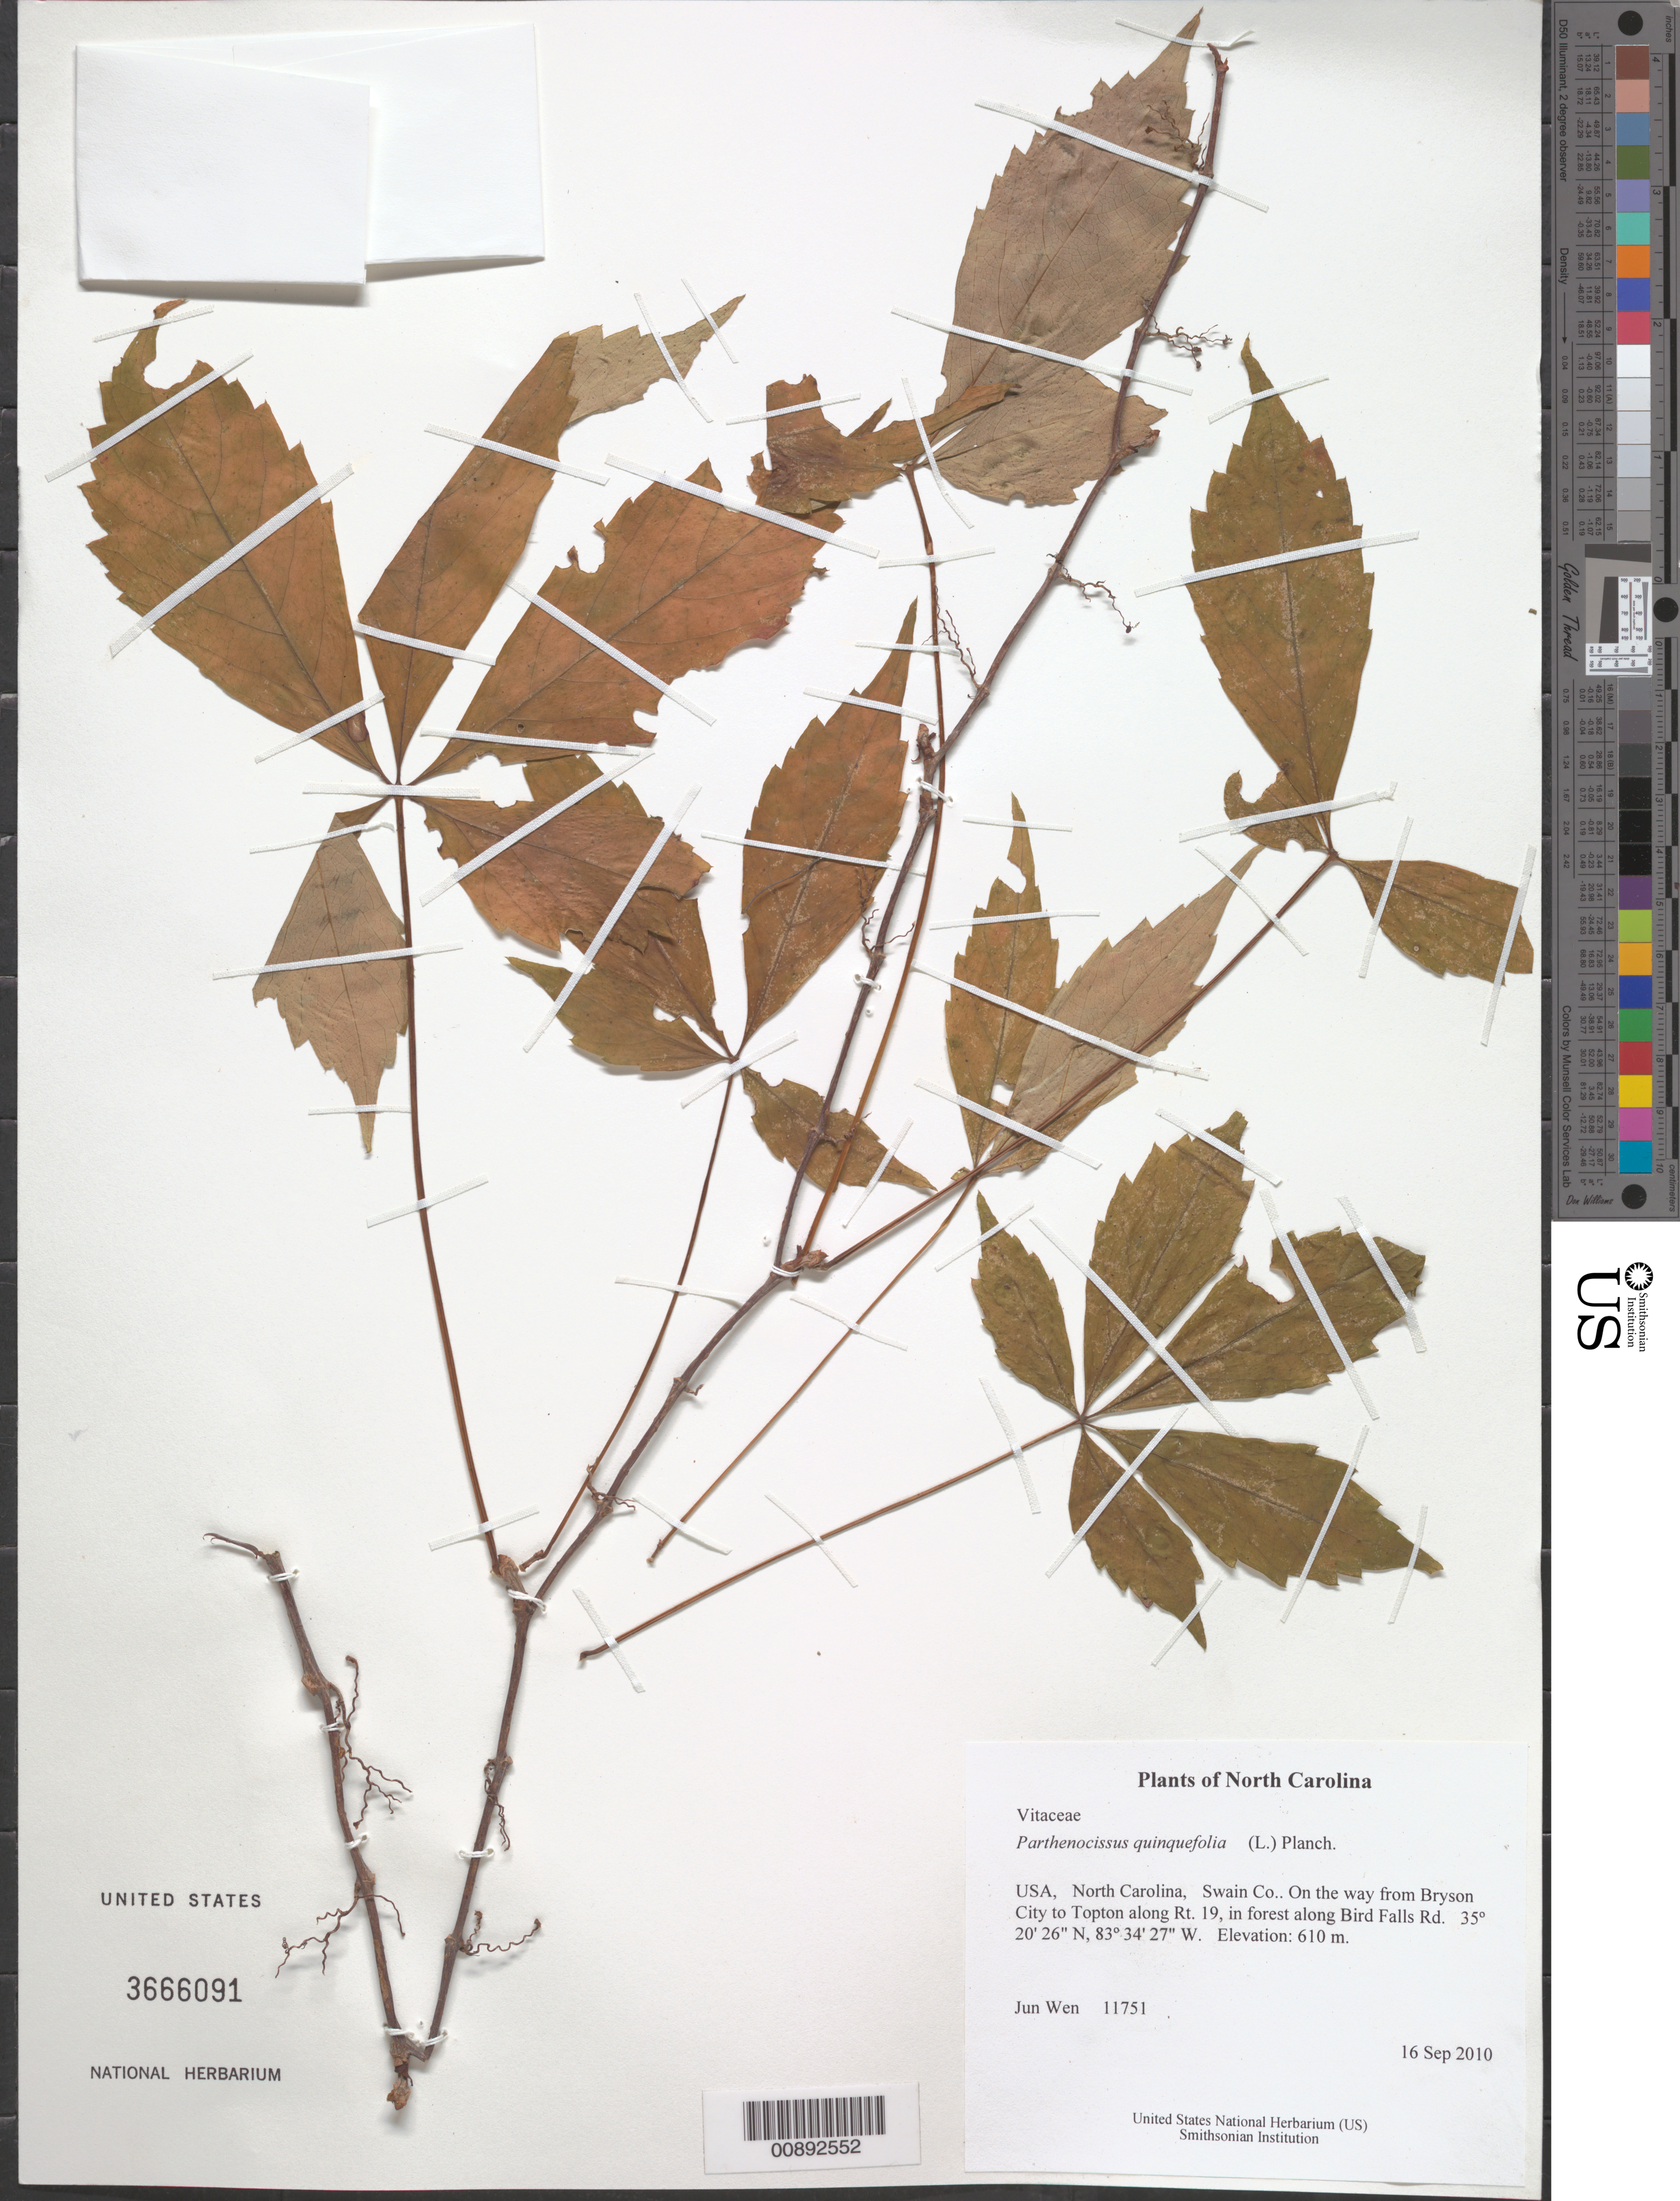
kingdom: Plantae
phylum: Tracheophyta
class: Magnoliopsida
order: Vitales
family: Vitaceae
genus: Parthenocissus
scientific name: Parthenocissus quinquefolia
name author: (L.) Planch.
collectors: J. Wen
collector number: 11751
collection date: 2010-09-16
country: United States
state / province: North Carolina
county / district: Swain Co.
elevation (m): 610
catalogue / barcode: US 3666091